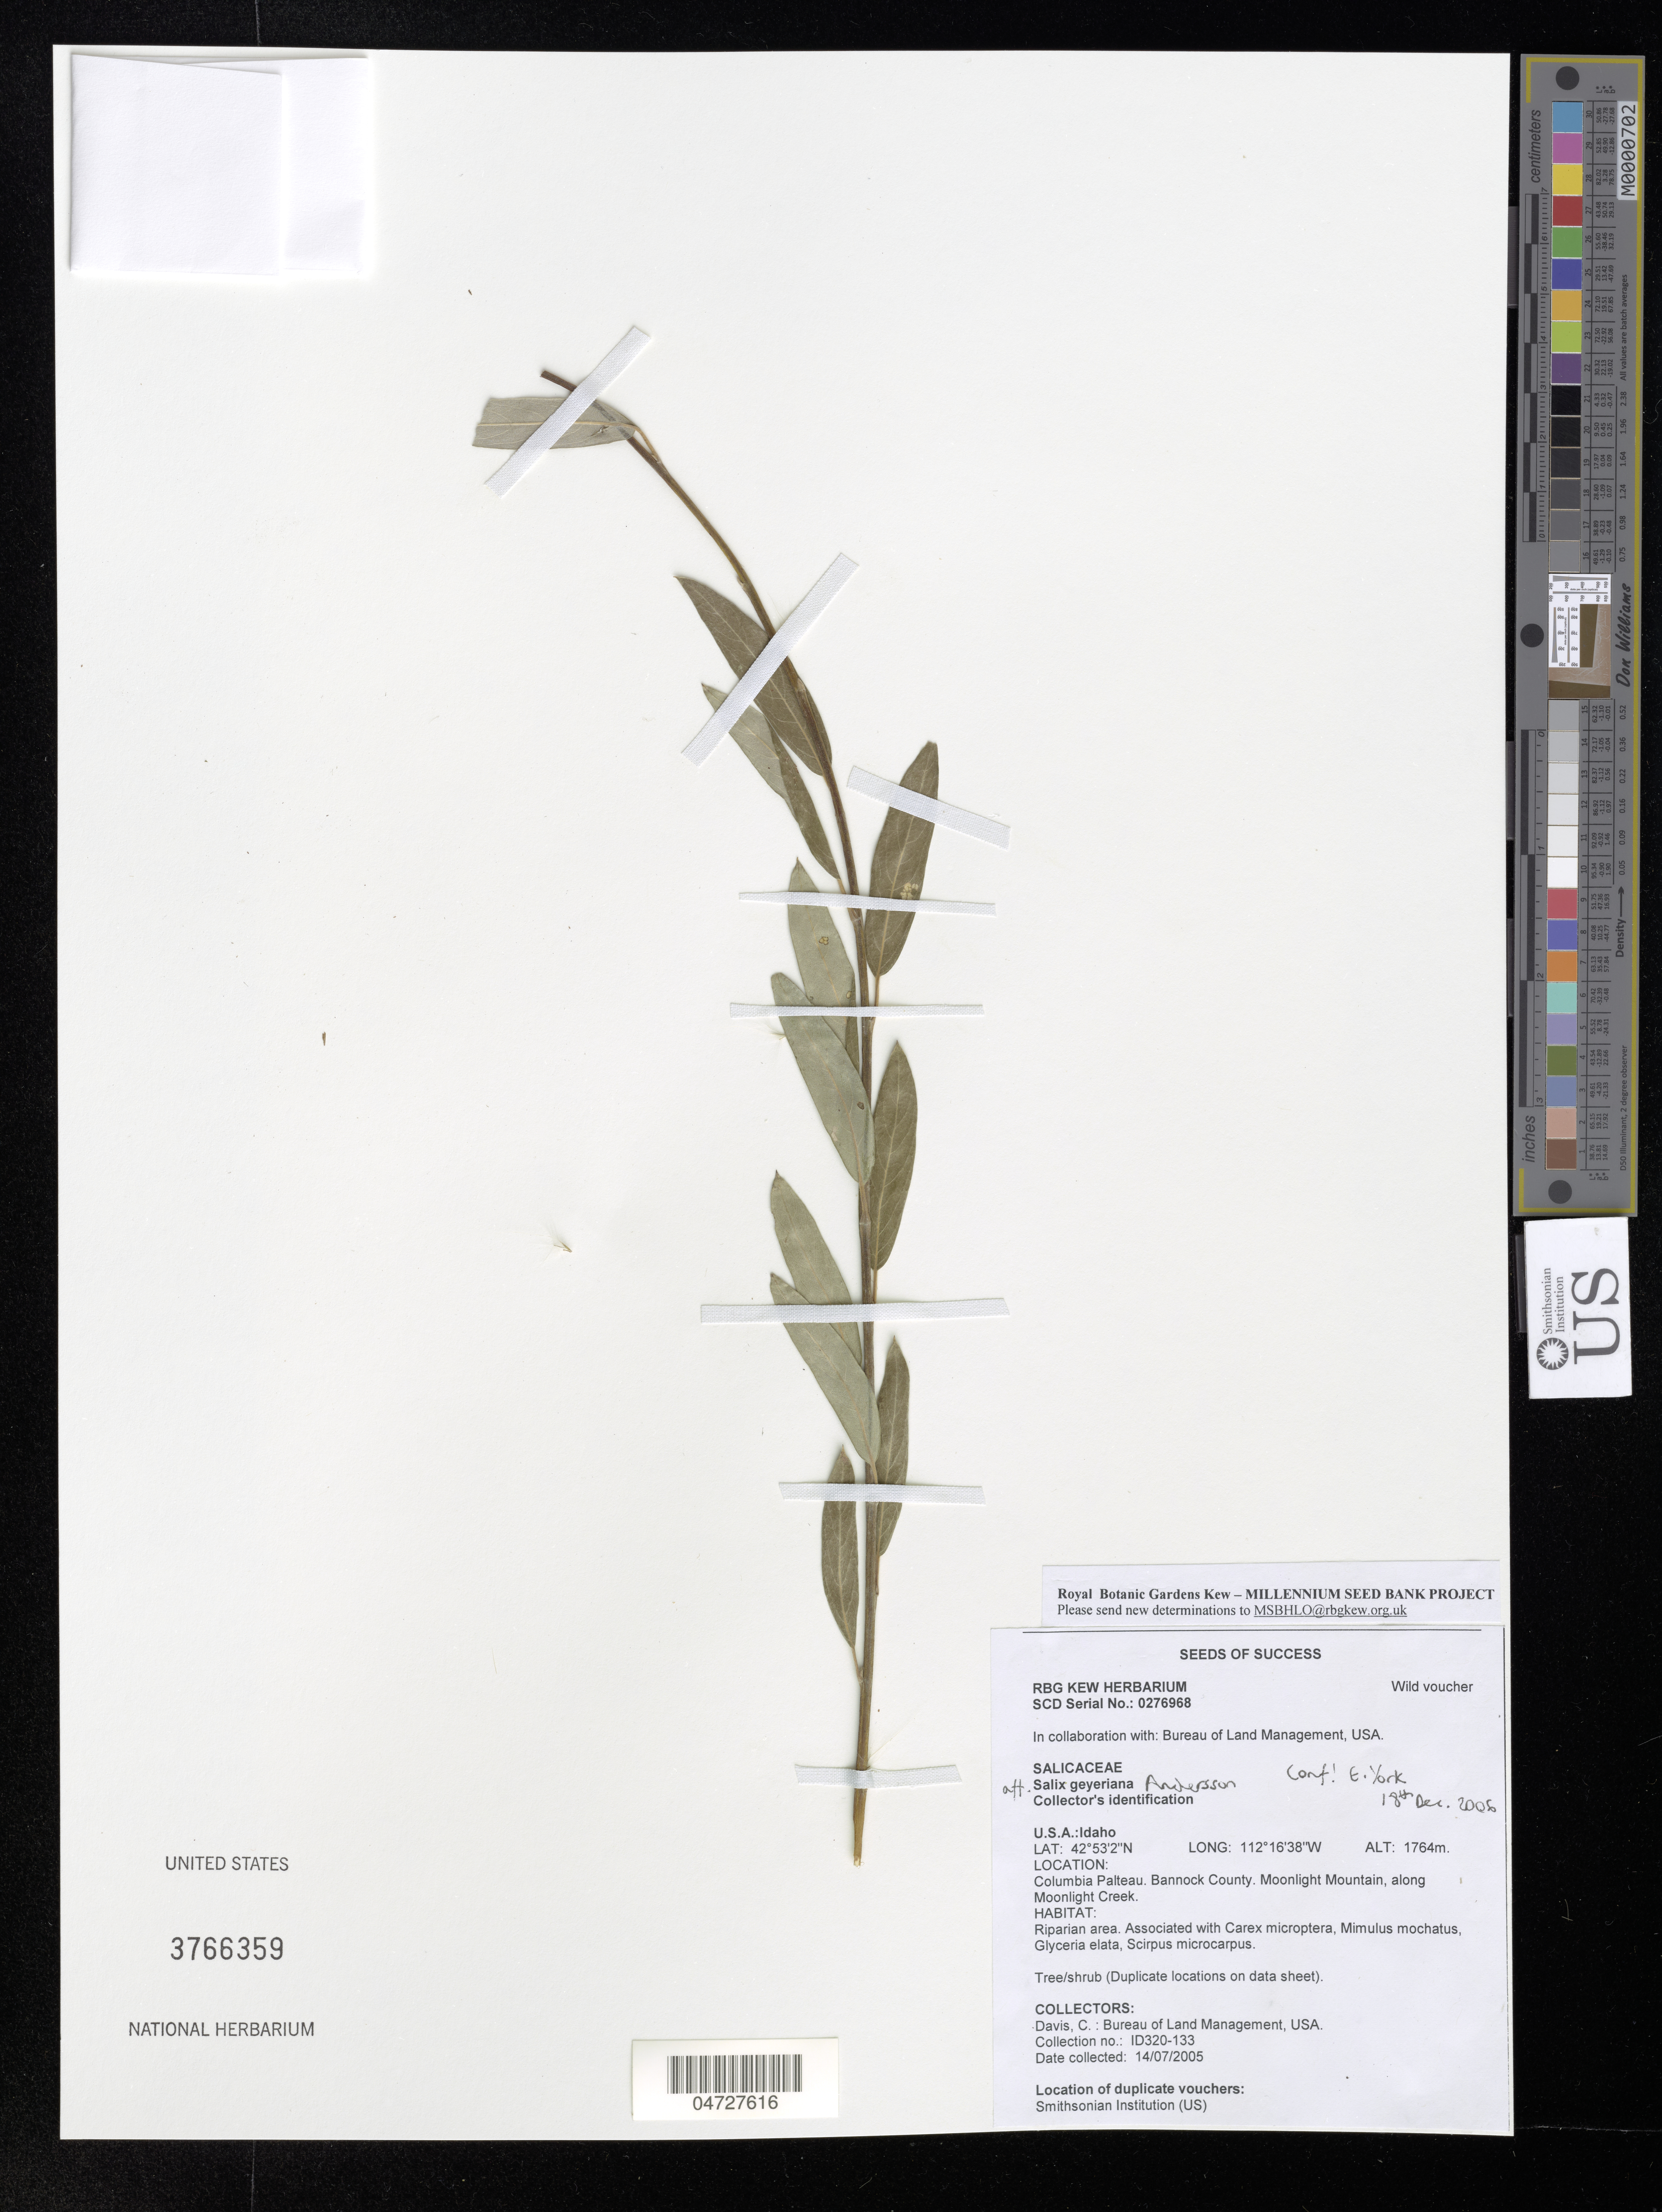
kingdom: Plantae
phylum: Tracheophyta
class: Magnoliopsida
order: Malpighiales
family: Salicaceae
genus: Salix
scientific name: Salix geyeriana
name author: Andersson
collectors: C. Davis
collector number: ID320-133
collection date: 2005-07-14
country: United States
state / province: Idaho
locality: Columbia Palteau. Bannock County. Moonlight Mountain, along Moonlight Creek.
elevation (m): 1764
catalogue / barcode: US 3766359